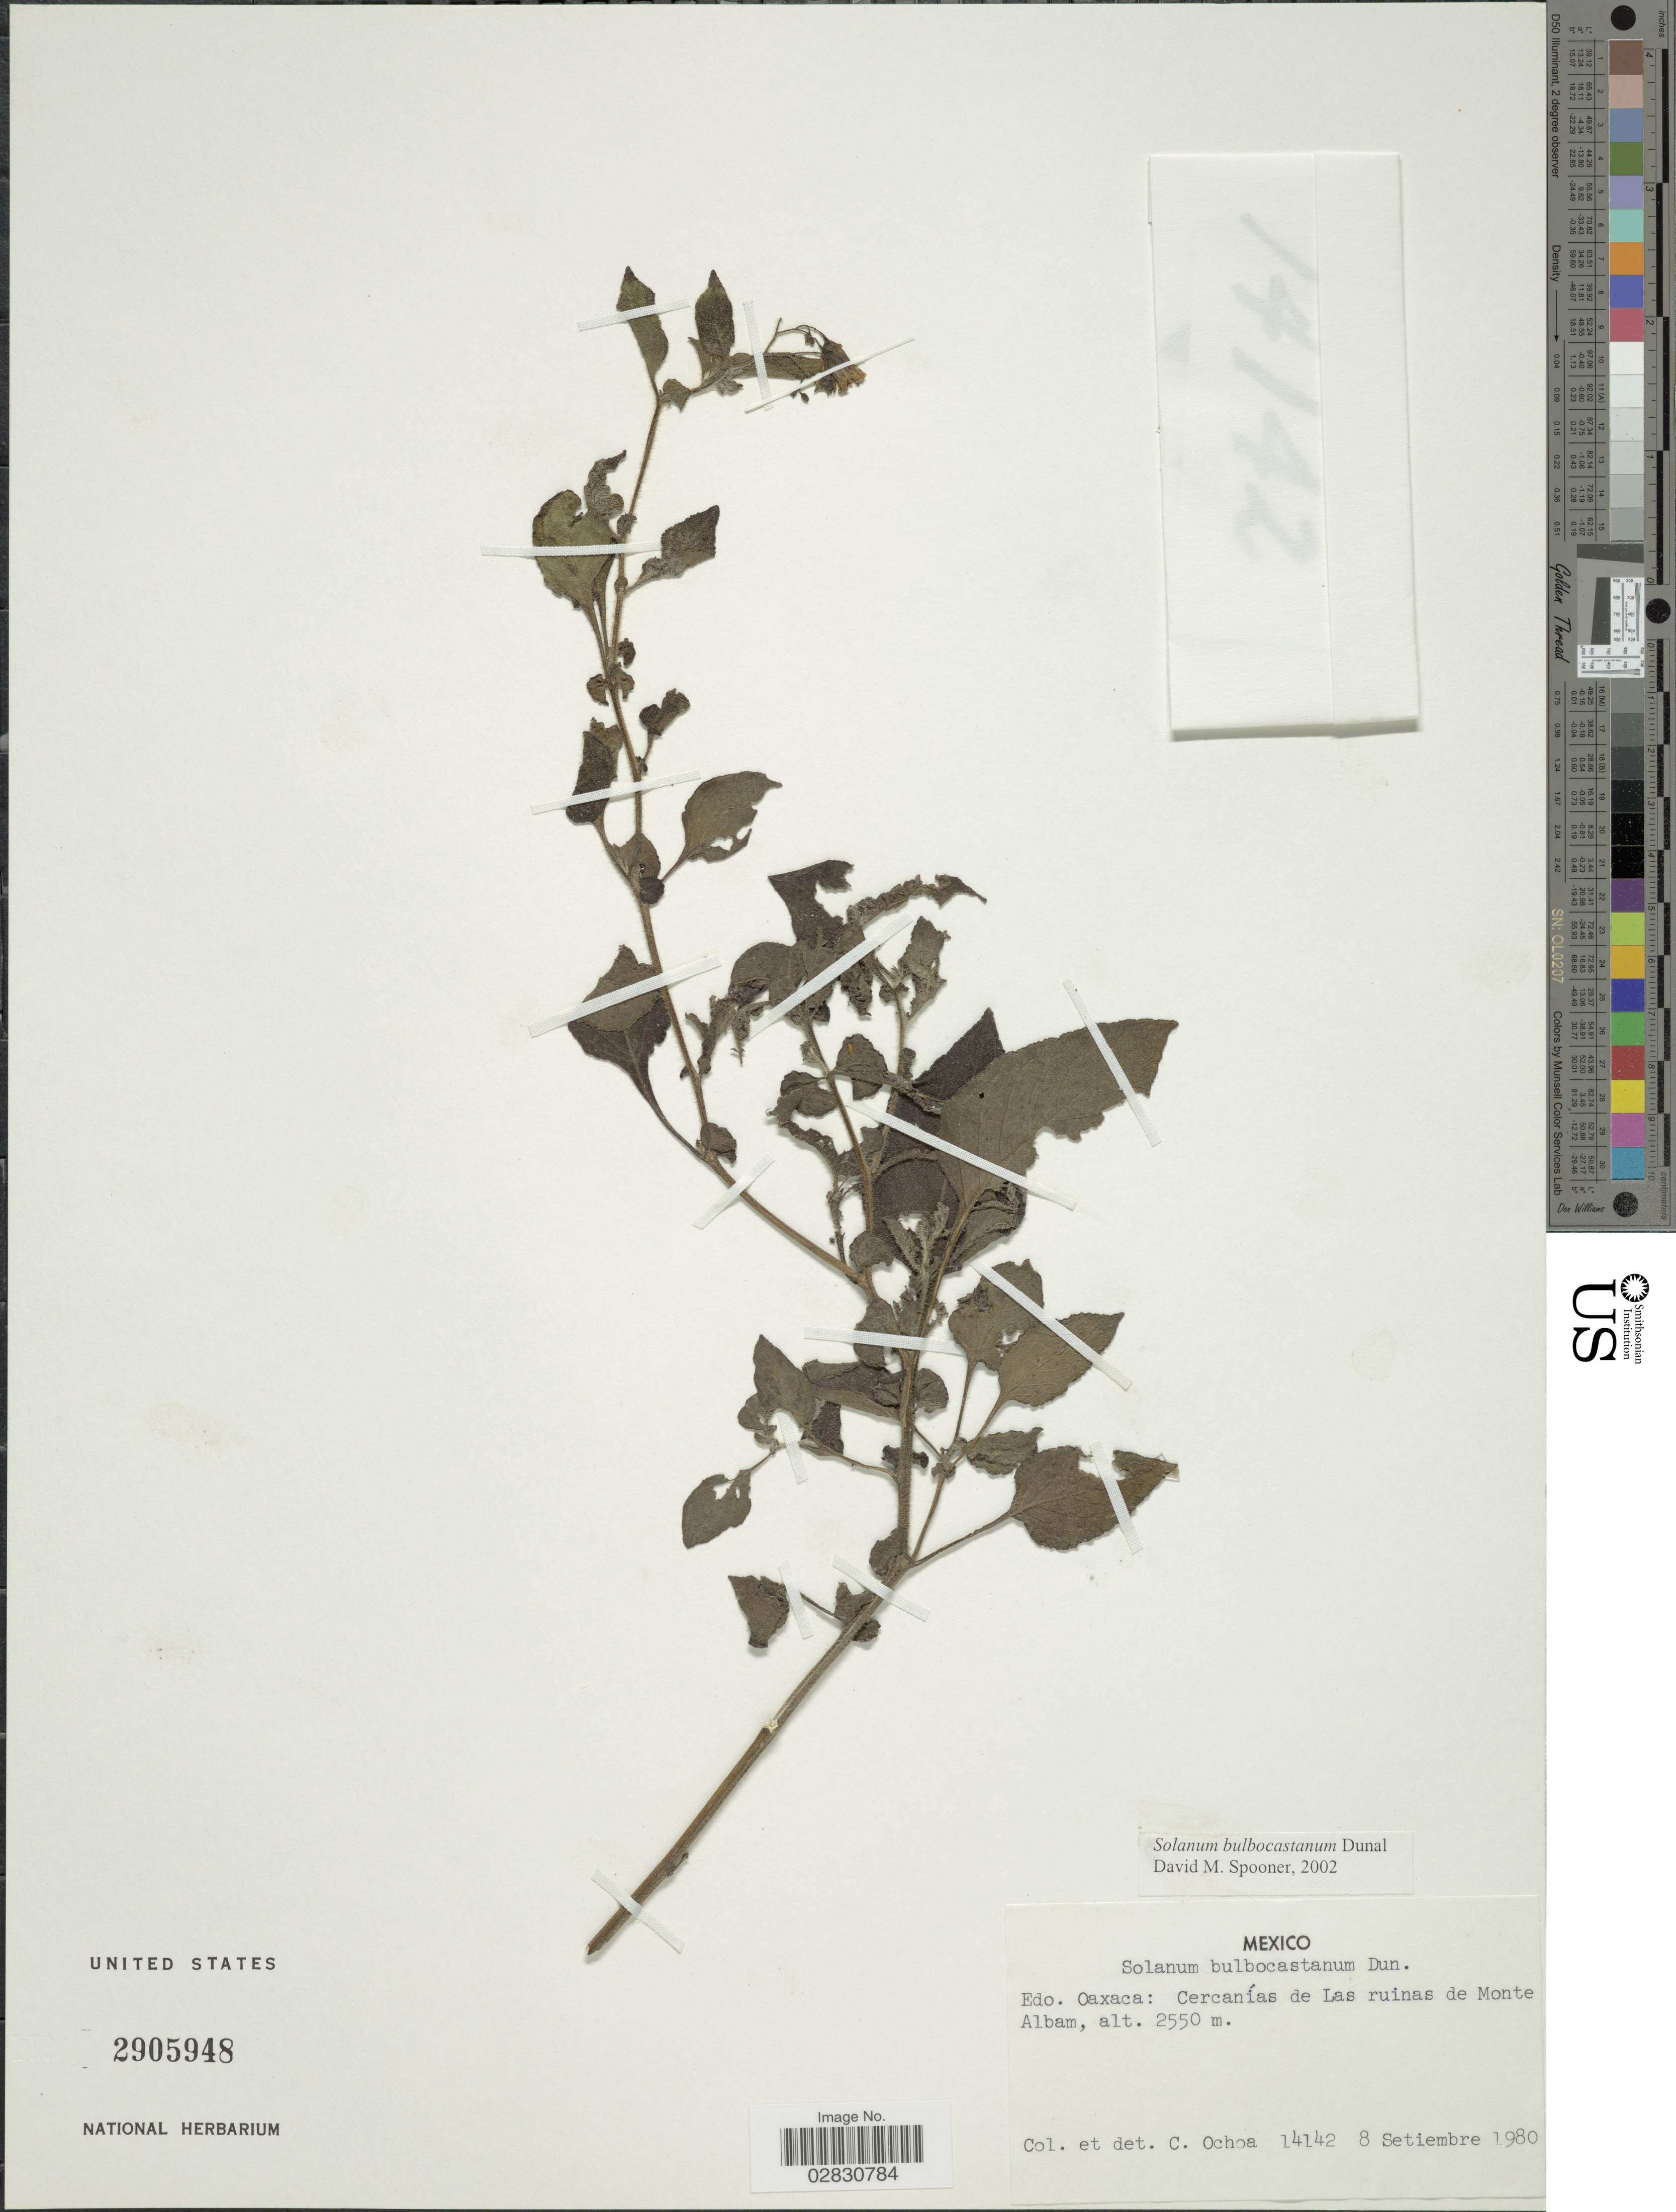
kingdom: Plantae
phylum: Tracheophyta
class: Magnoliopsida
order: Solanales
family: Solanaceae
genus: Solanum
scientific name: Solanum bulbocastanum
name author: Dunal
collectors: C. Ochoa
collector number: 14142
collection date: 1980-09-08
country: Mexico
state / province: Oaxaca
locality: Edo. Oaxaca: Cercanías de Las ruinas de Monte Albam.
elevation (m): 2550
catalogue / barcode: US 2905948